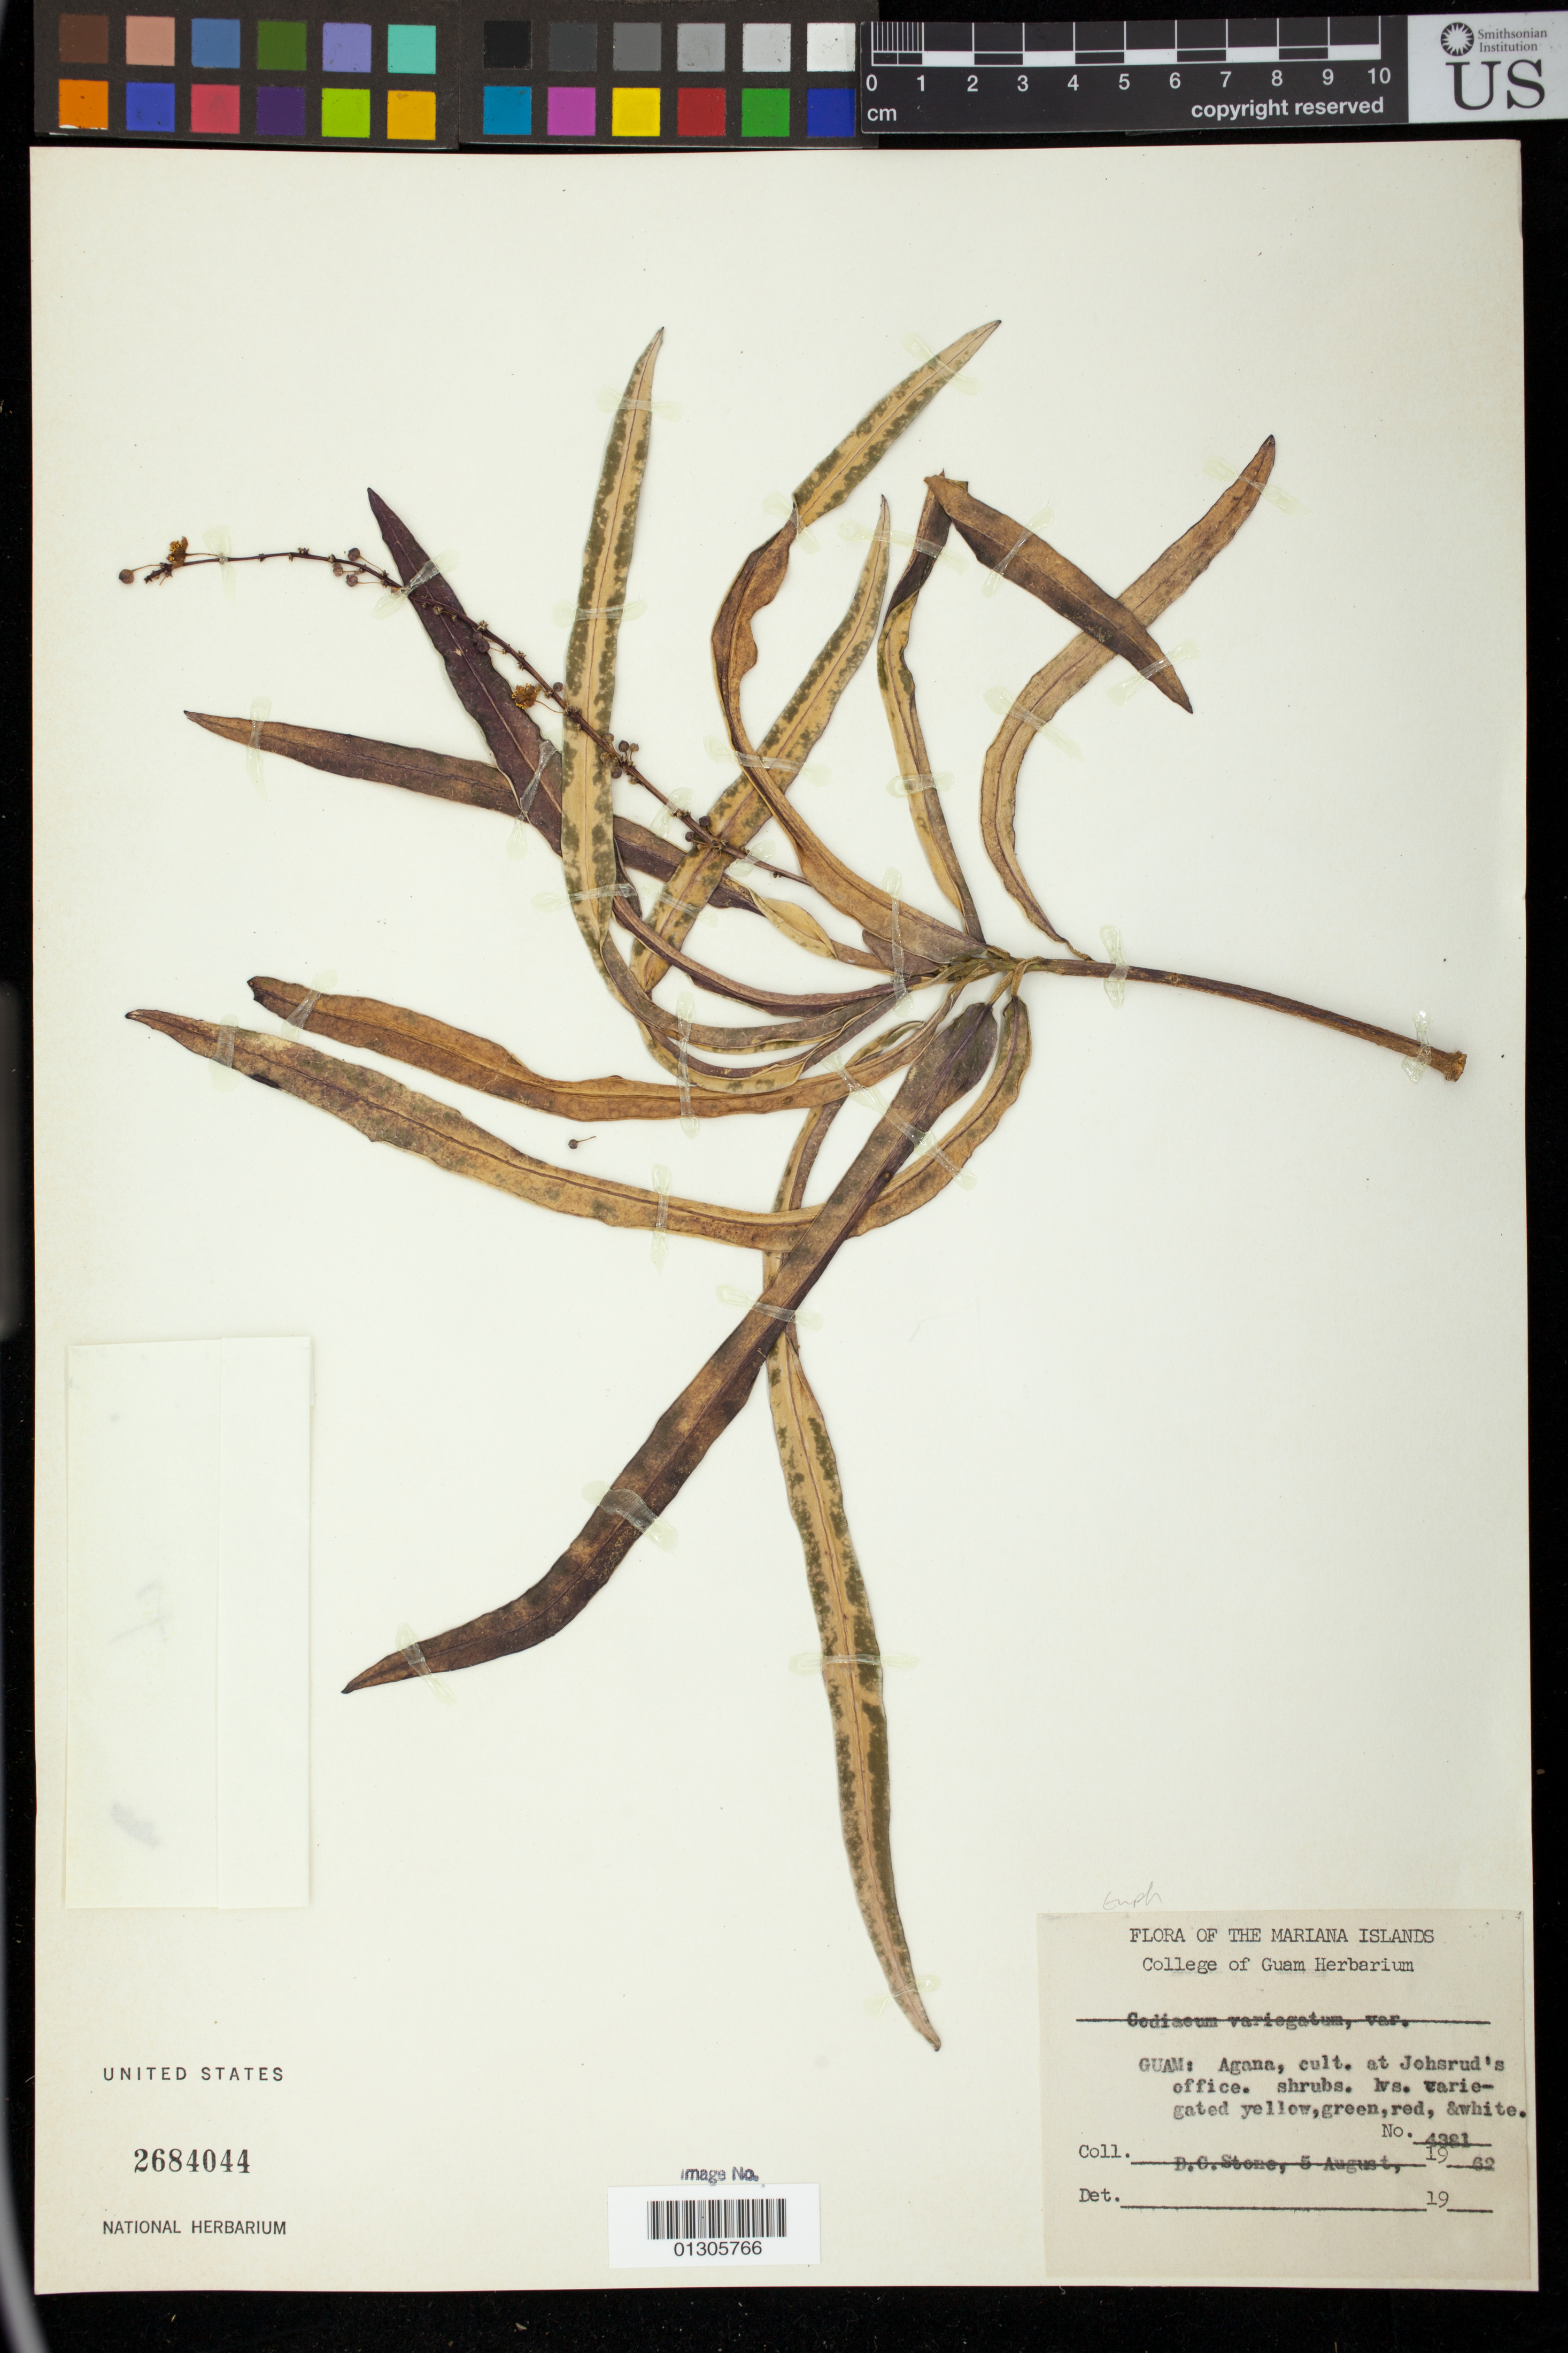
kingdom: Plantae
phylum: Tracheophyta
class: Magnoliopsida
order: Malpighiales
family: Euphorbiaceae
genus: Codiaeum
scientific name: Codiaeum variegatum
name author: (L.) Rumph. ex A. Juss.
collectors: D. Stone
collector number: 4381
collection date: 1962-08-05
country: Guam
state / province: Agana Heights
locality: Agana, cult. at Johsrud's office.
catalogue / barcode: US 2684044